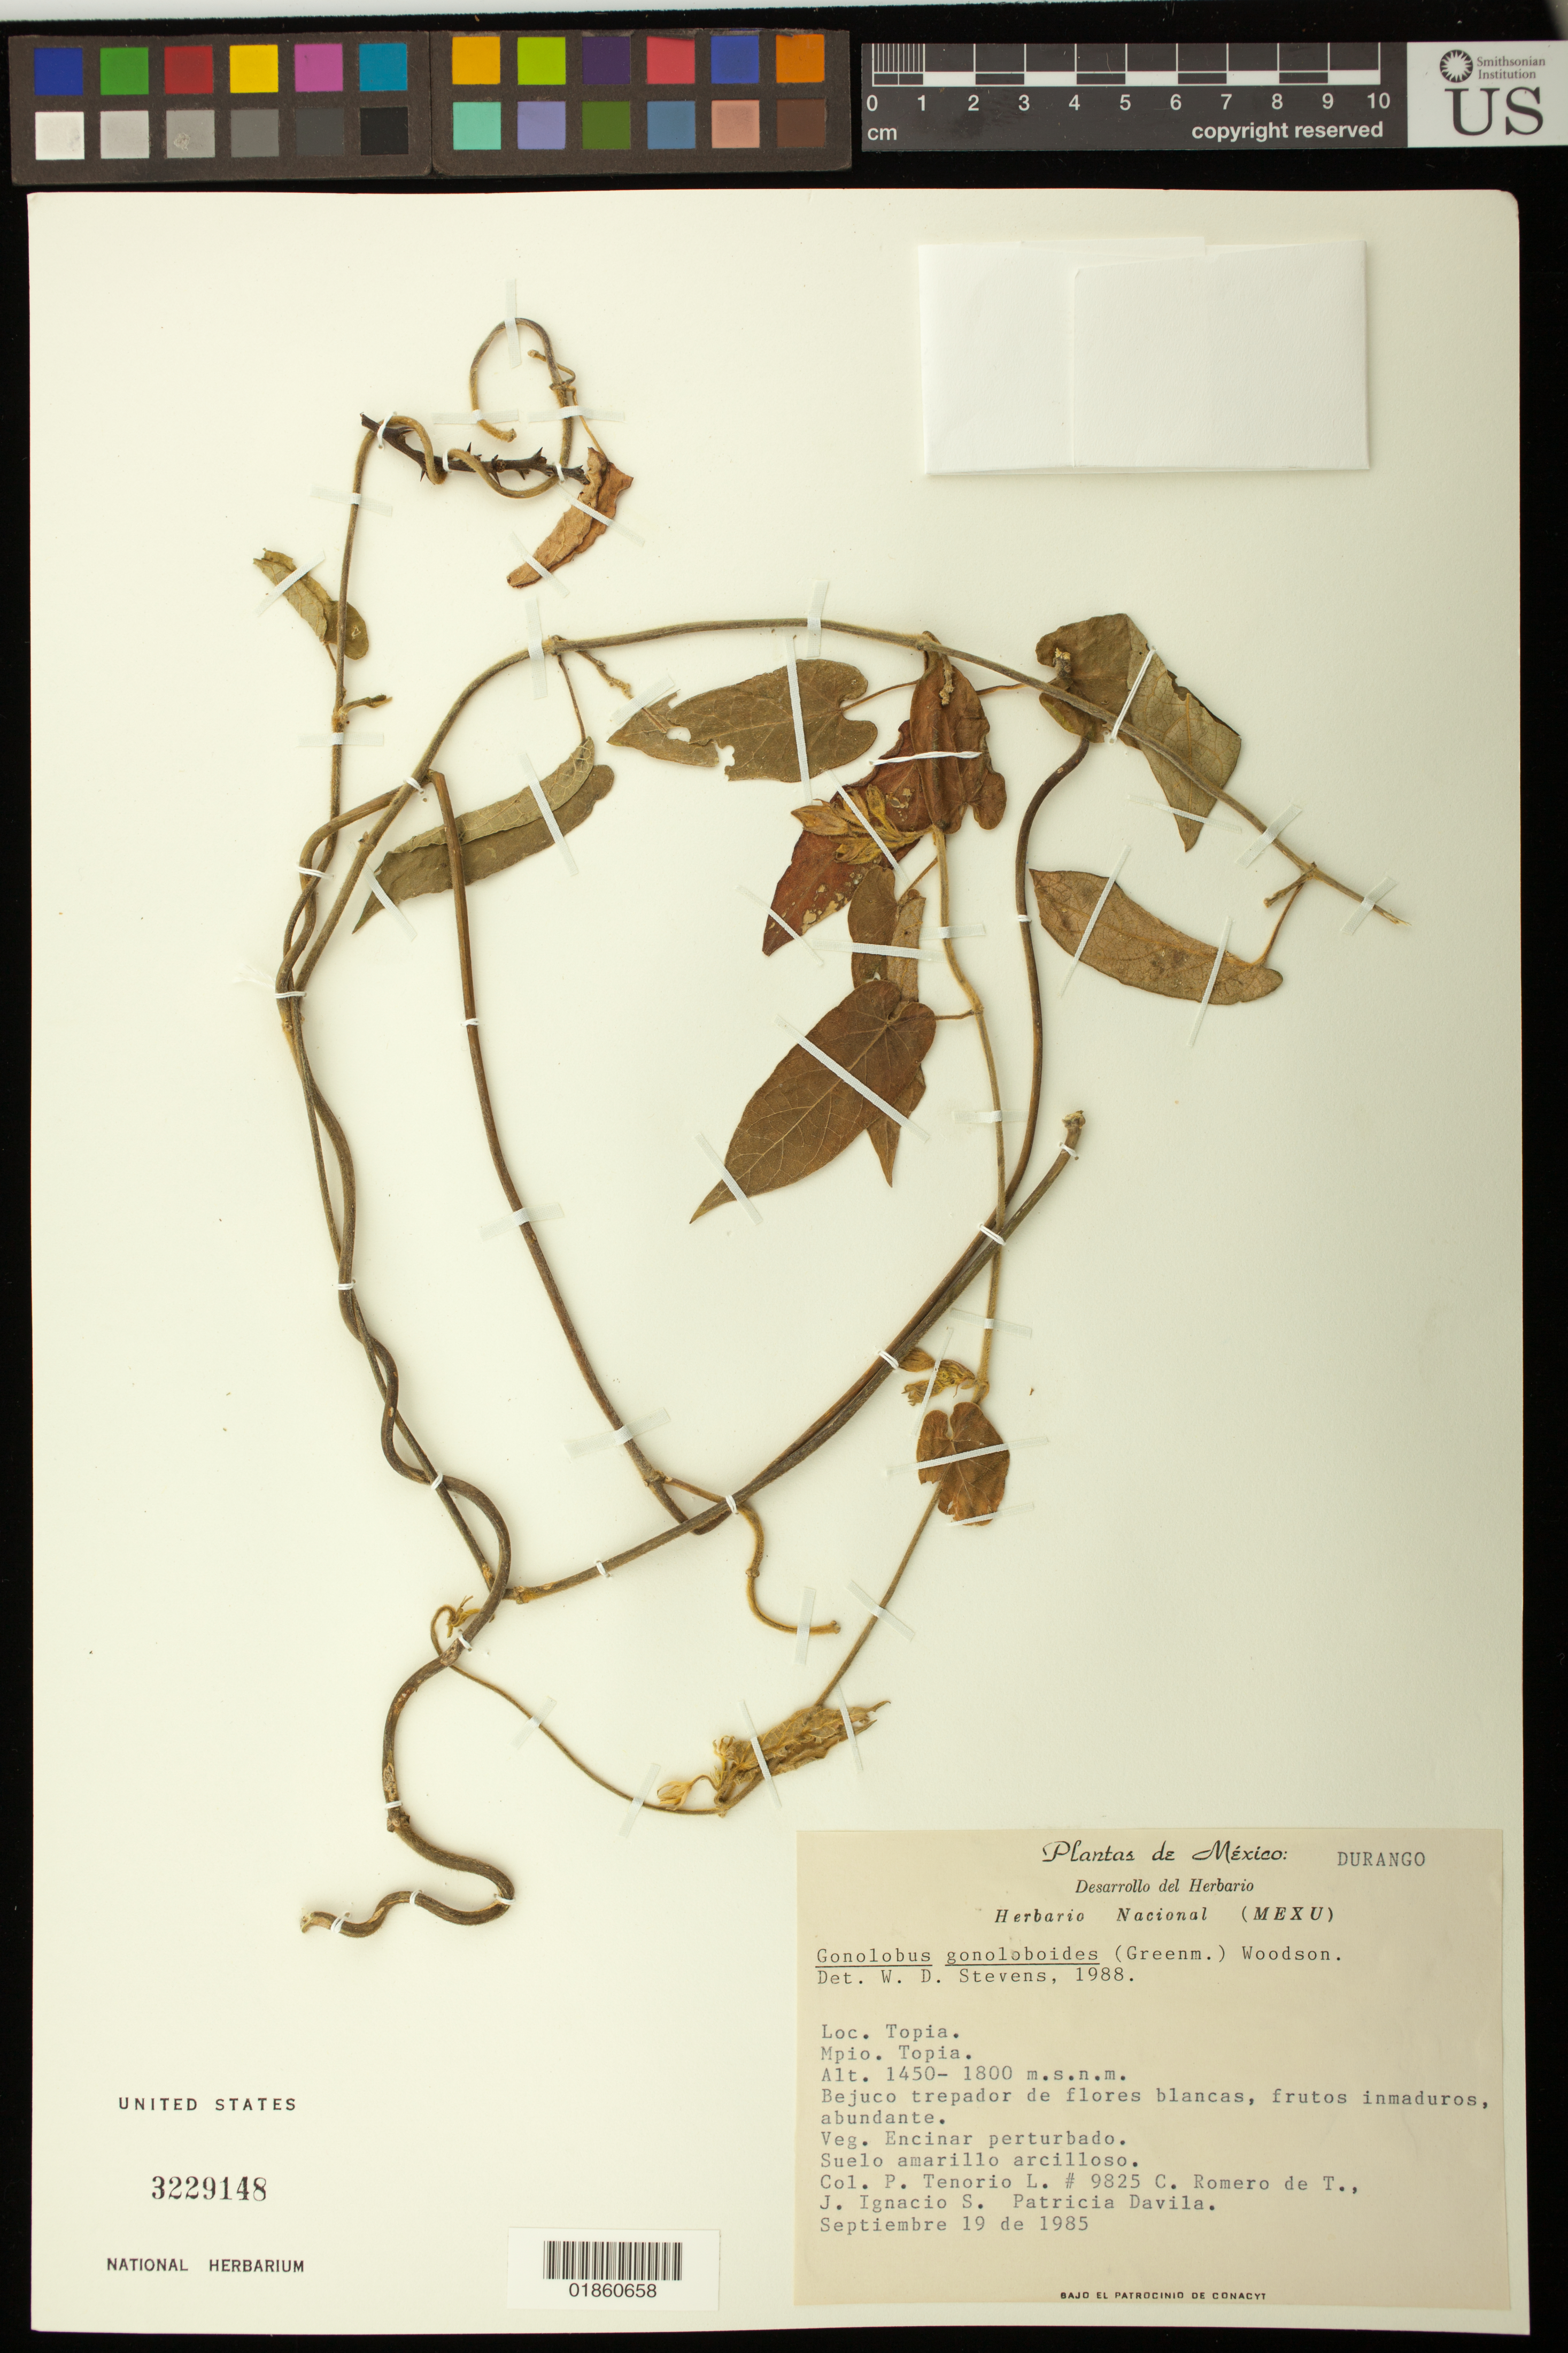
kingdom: Plantae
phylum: Tracheophyta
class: Magnoliopsida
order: Gentianales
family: Apocynaceae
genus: Gonolobus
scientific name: Gonolobus gonoloboides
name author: (Greenm.) Woodson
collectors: P. Tenorio L., C. Romero de T., Ignacio S., J. & P. Dávila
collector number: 9825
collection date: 1985-09-19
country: Mexico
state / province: Durango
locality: Topia, , Mpio. Topia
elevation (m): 442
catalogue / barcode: US 3229148